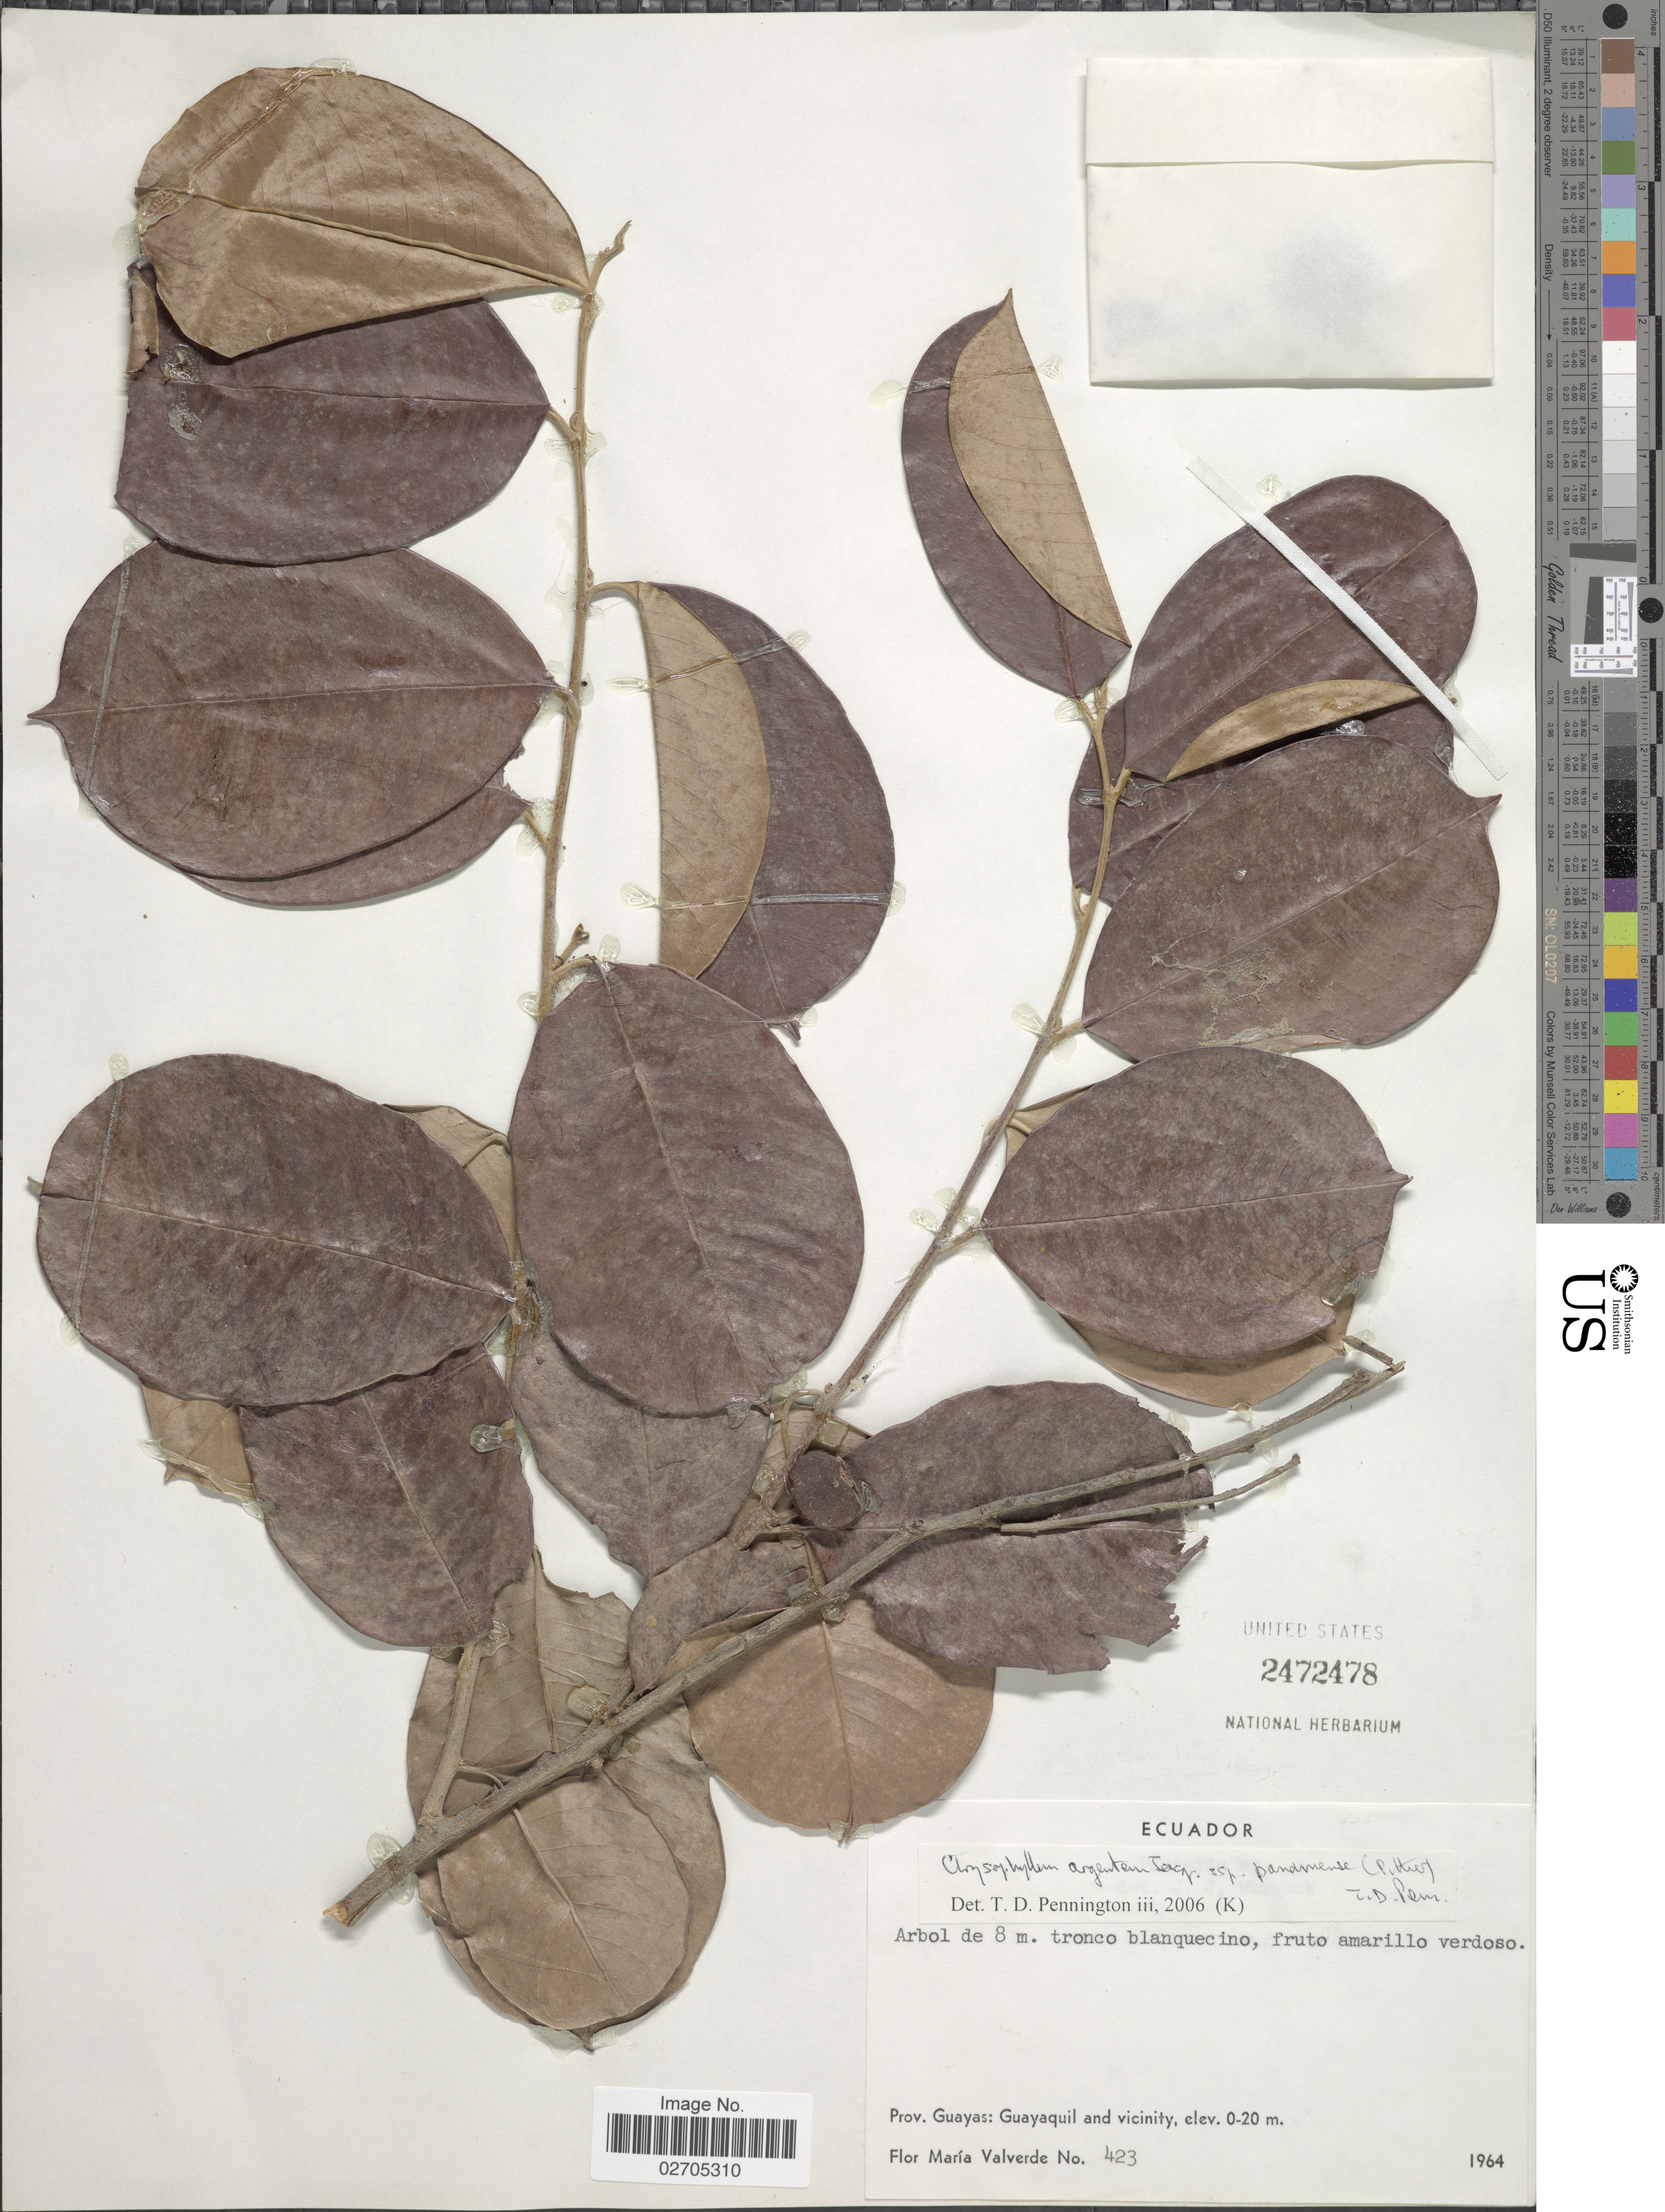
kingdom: Plantae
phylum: Tracheophyta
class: Magnoliopsida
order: Ericales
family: Sapotaceae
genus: Chrysophyllum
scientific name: Chrysophyllum argenteum subsp. panamense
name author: Jacq.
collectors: F. M. Valverde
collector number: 423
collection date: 1964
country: Ecuador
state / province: Guayas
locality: Guayaquil and vicinity.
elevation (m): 0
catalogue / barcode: US 2472478